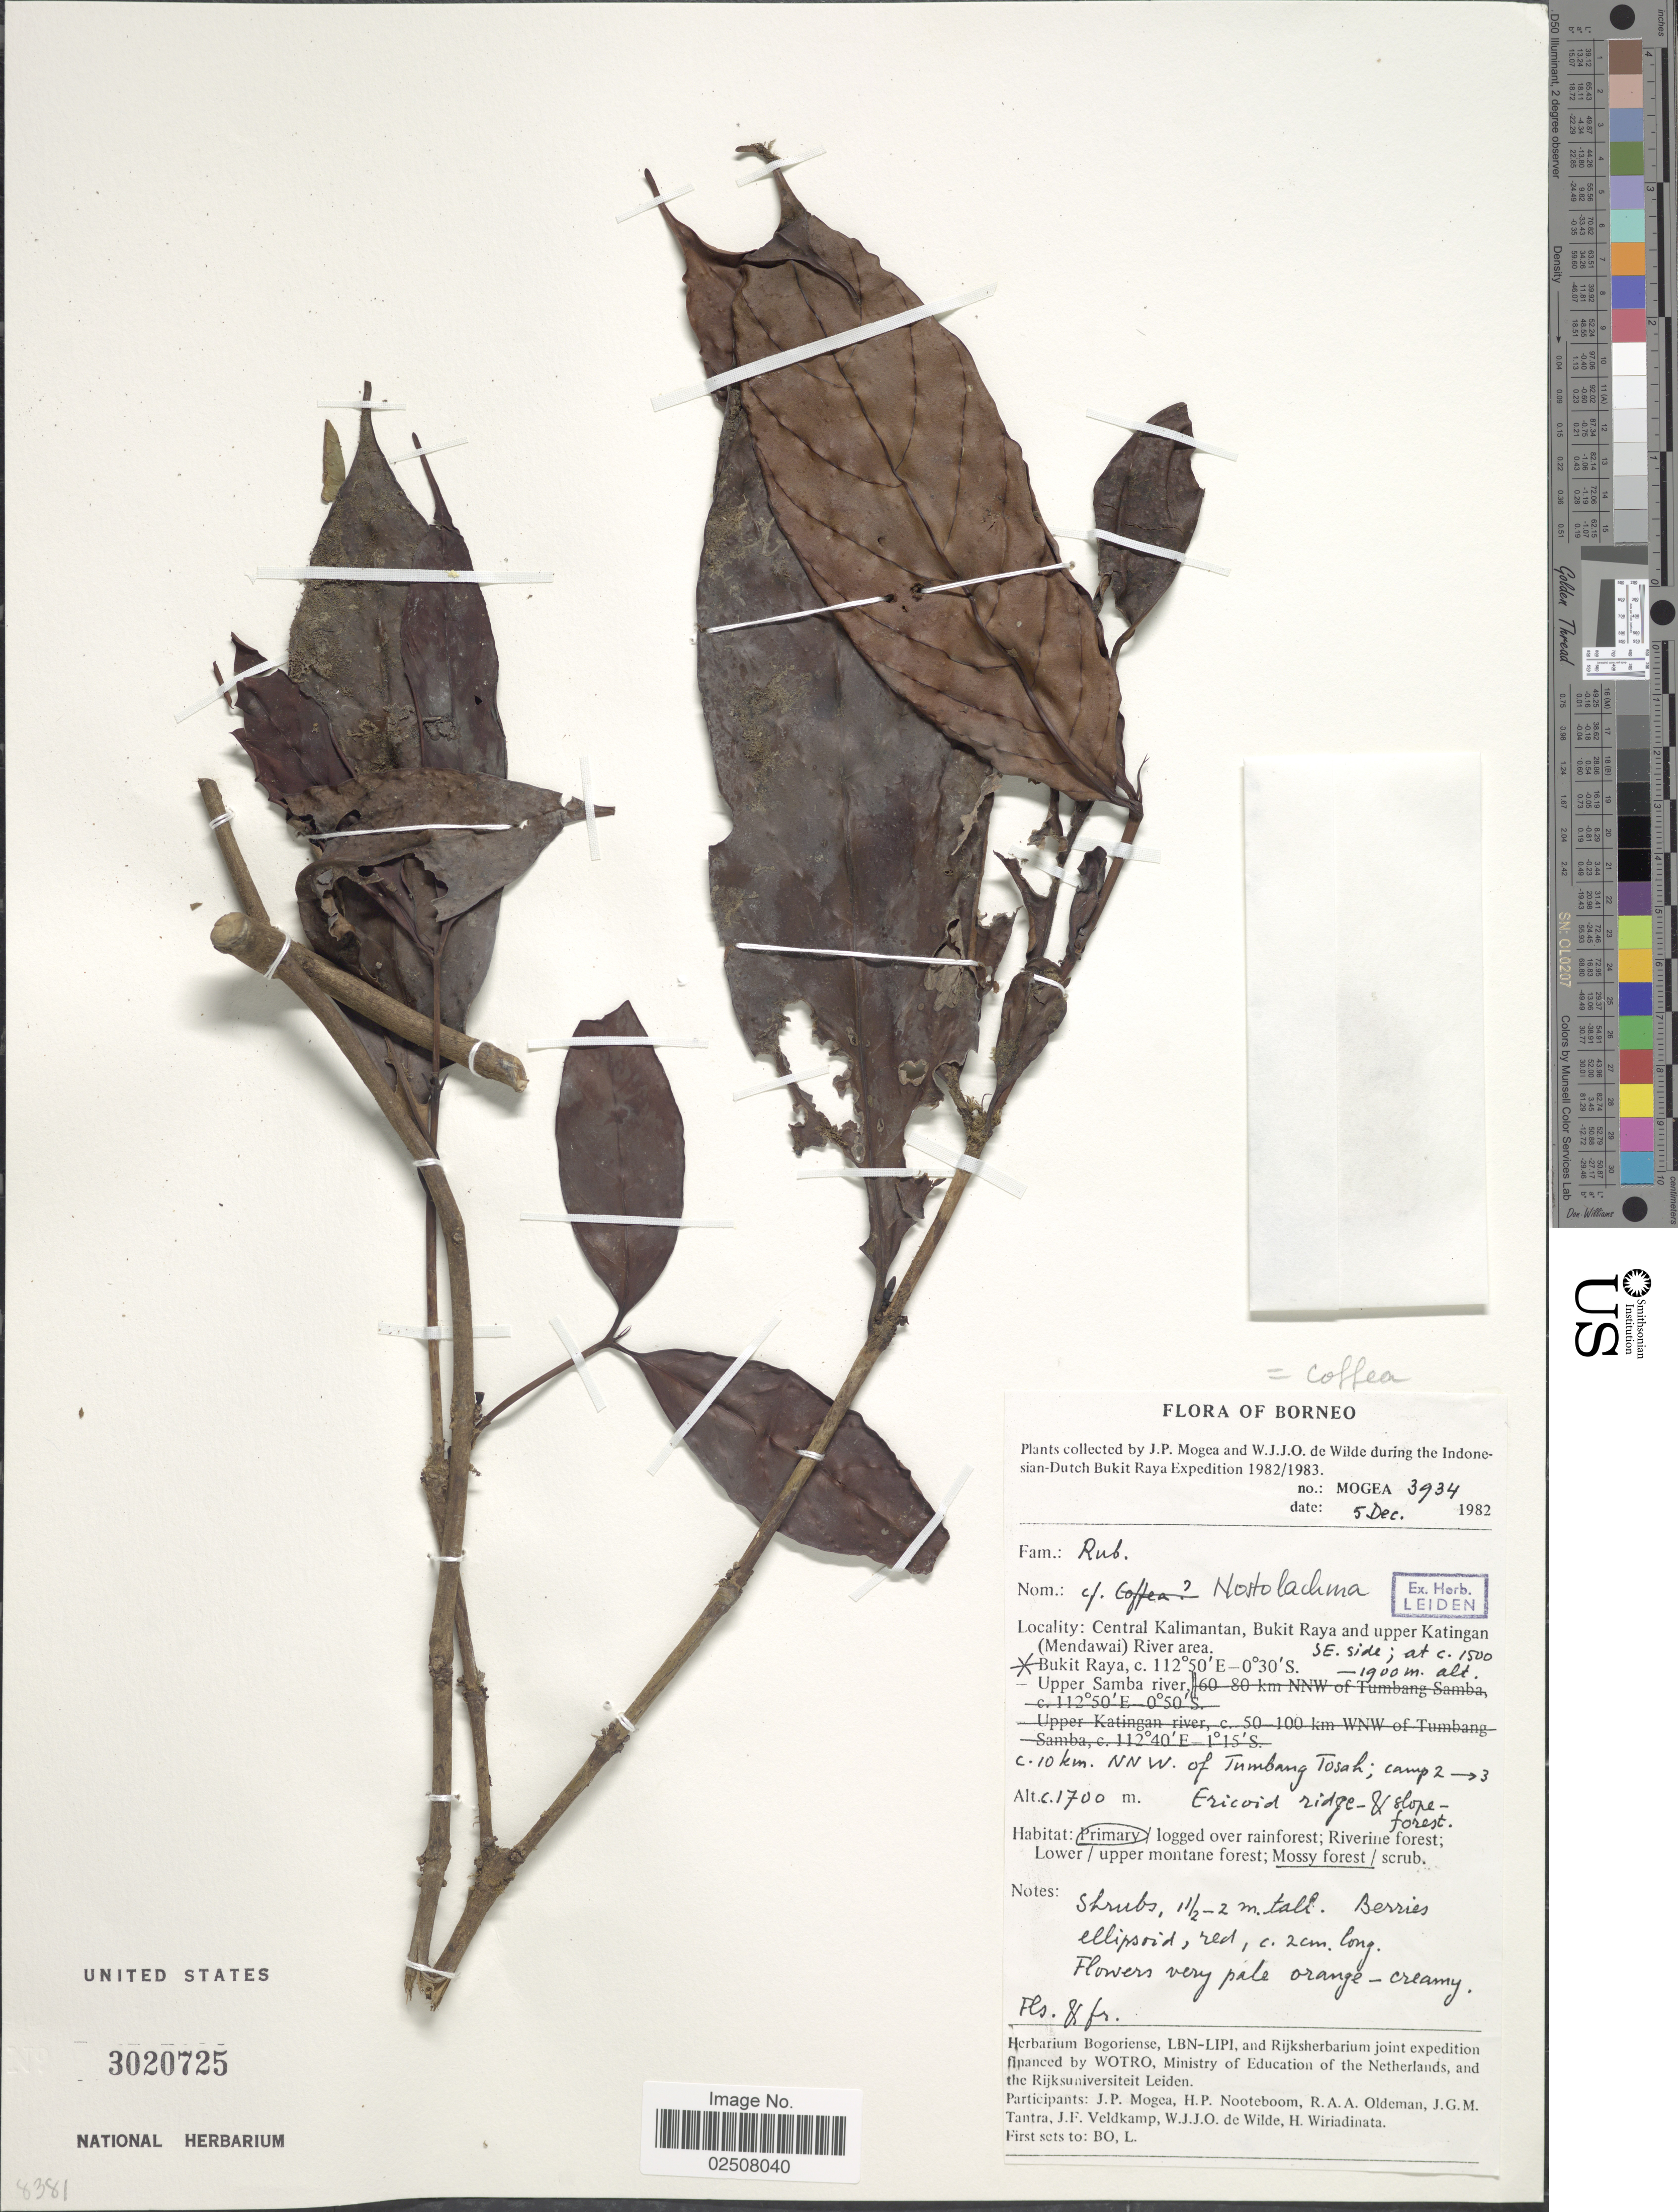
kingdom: Plantae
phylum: Tracheophyta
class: Magnoliopsida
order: Gentianales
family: Rubiaceae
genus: Coffea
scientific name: Coffea liberica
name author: Hiern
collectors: J. Mogea & W. J. de Wilde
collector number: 3934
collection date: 1982-12-05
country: Indonesia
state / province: Kalimantan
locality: Borneo, Central Kalimantan, Bukit Raya and upper Katingan (Mendawai) River area, Bukit Raya, SE sidec. 10 km NNW of tumbang Tosah; camp 2-3 Ericoid ridge-&slope-forest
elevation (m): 1500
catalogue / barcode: US 3020725